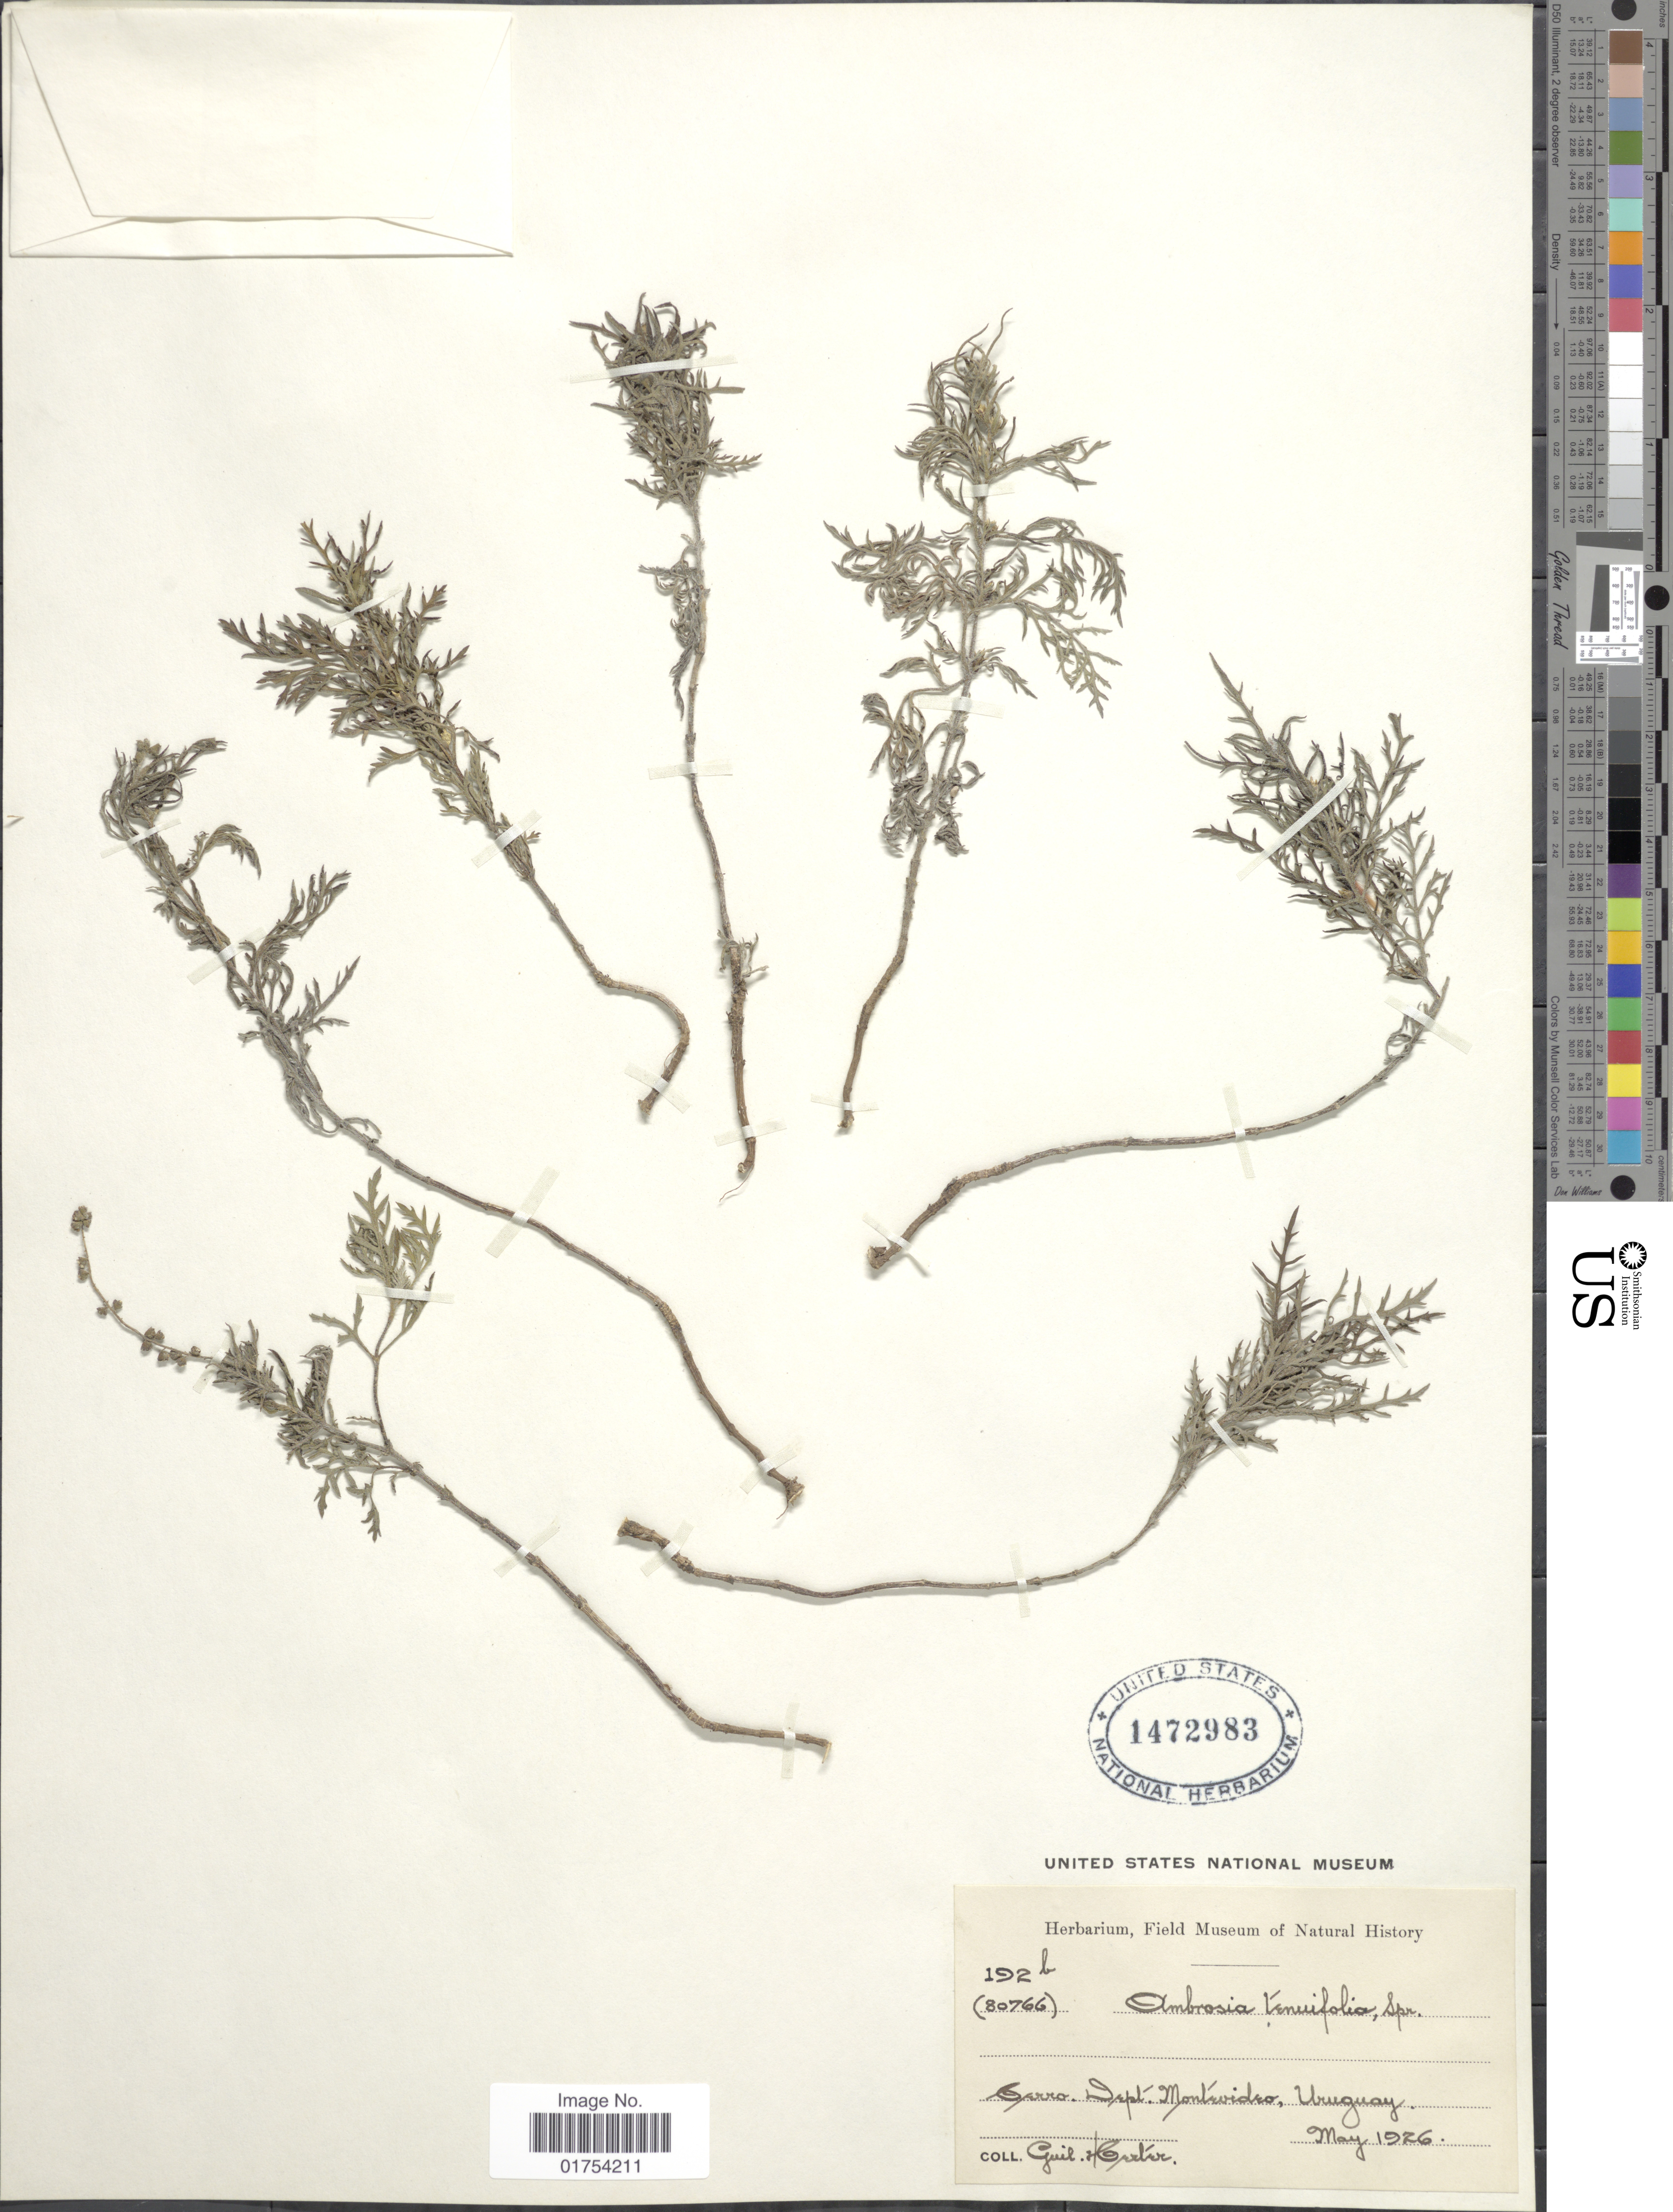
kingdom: Plantae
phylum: Tracheophyta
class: Magnoliopsida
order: Asterales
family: Asteraceae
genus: Ambrosia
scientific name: Ambrosia tenuifolia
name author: Spreng.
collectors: G. Certer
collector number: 192b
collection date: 1926-05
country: Uruguay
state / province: Montevideo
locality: Cerro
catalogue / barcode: US 1472983